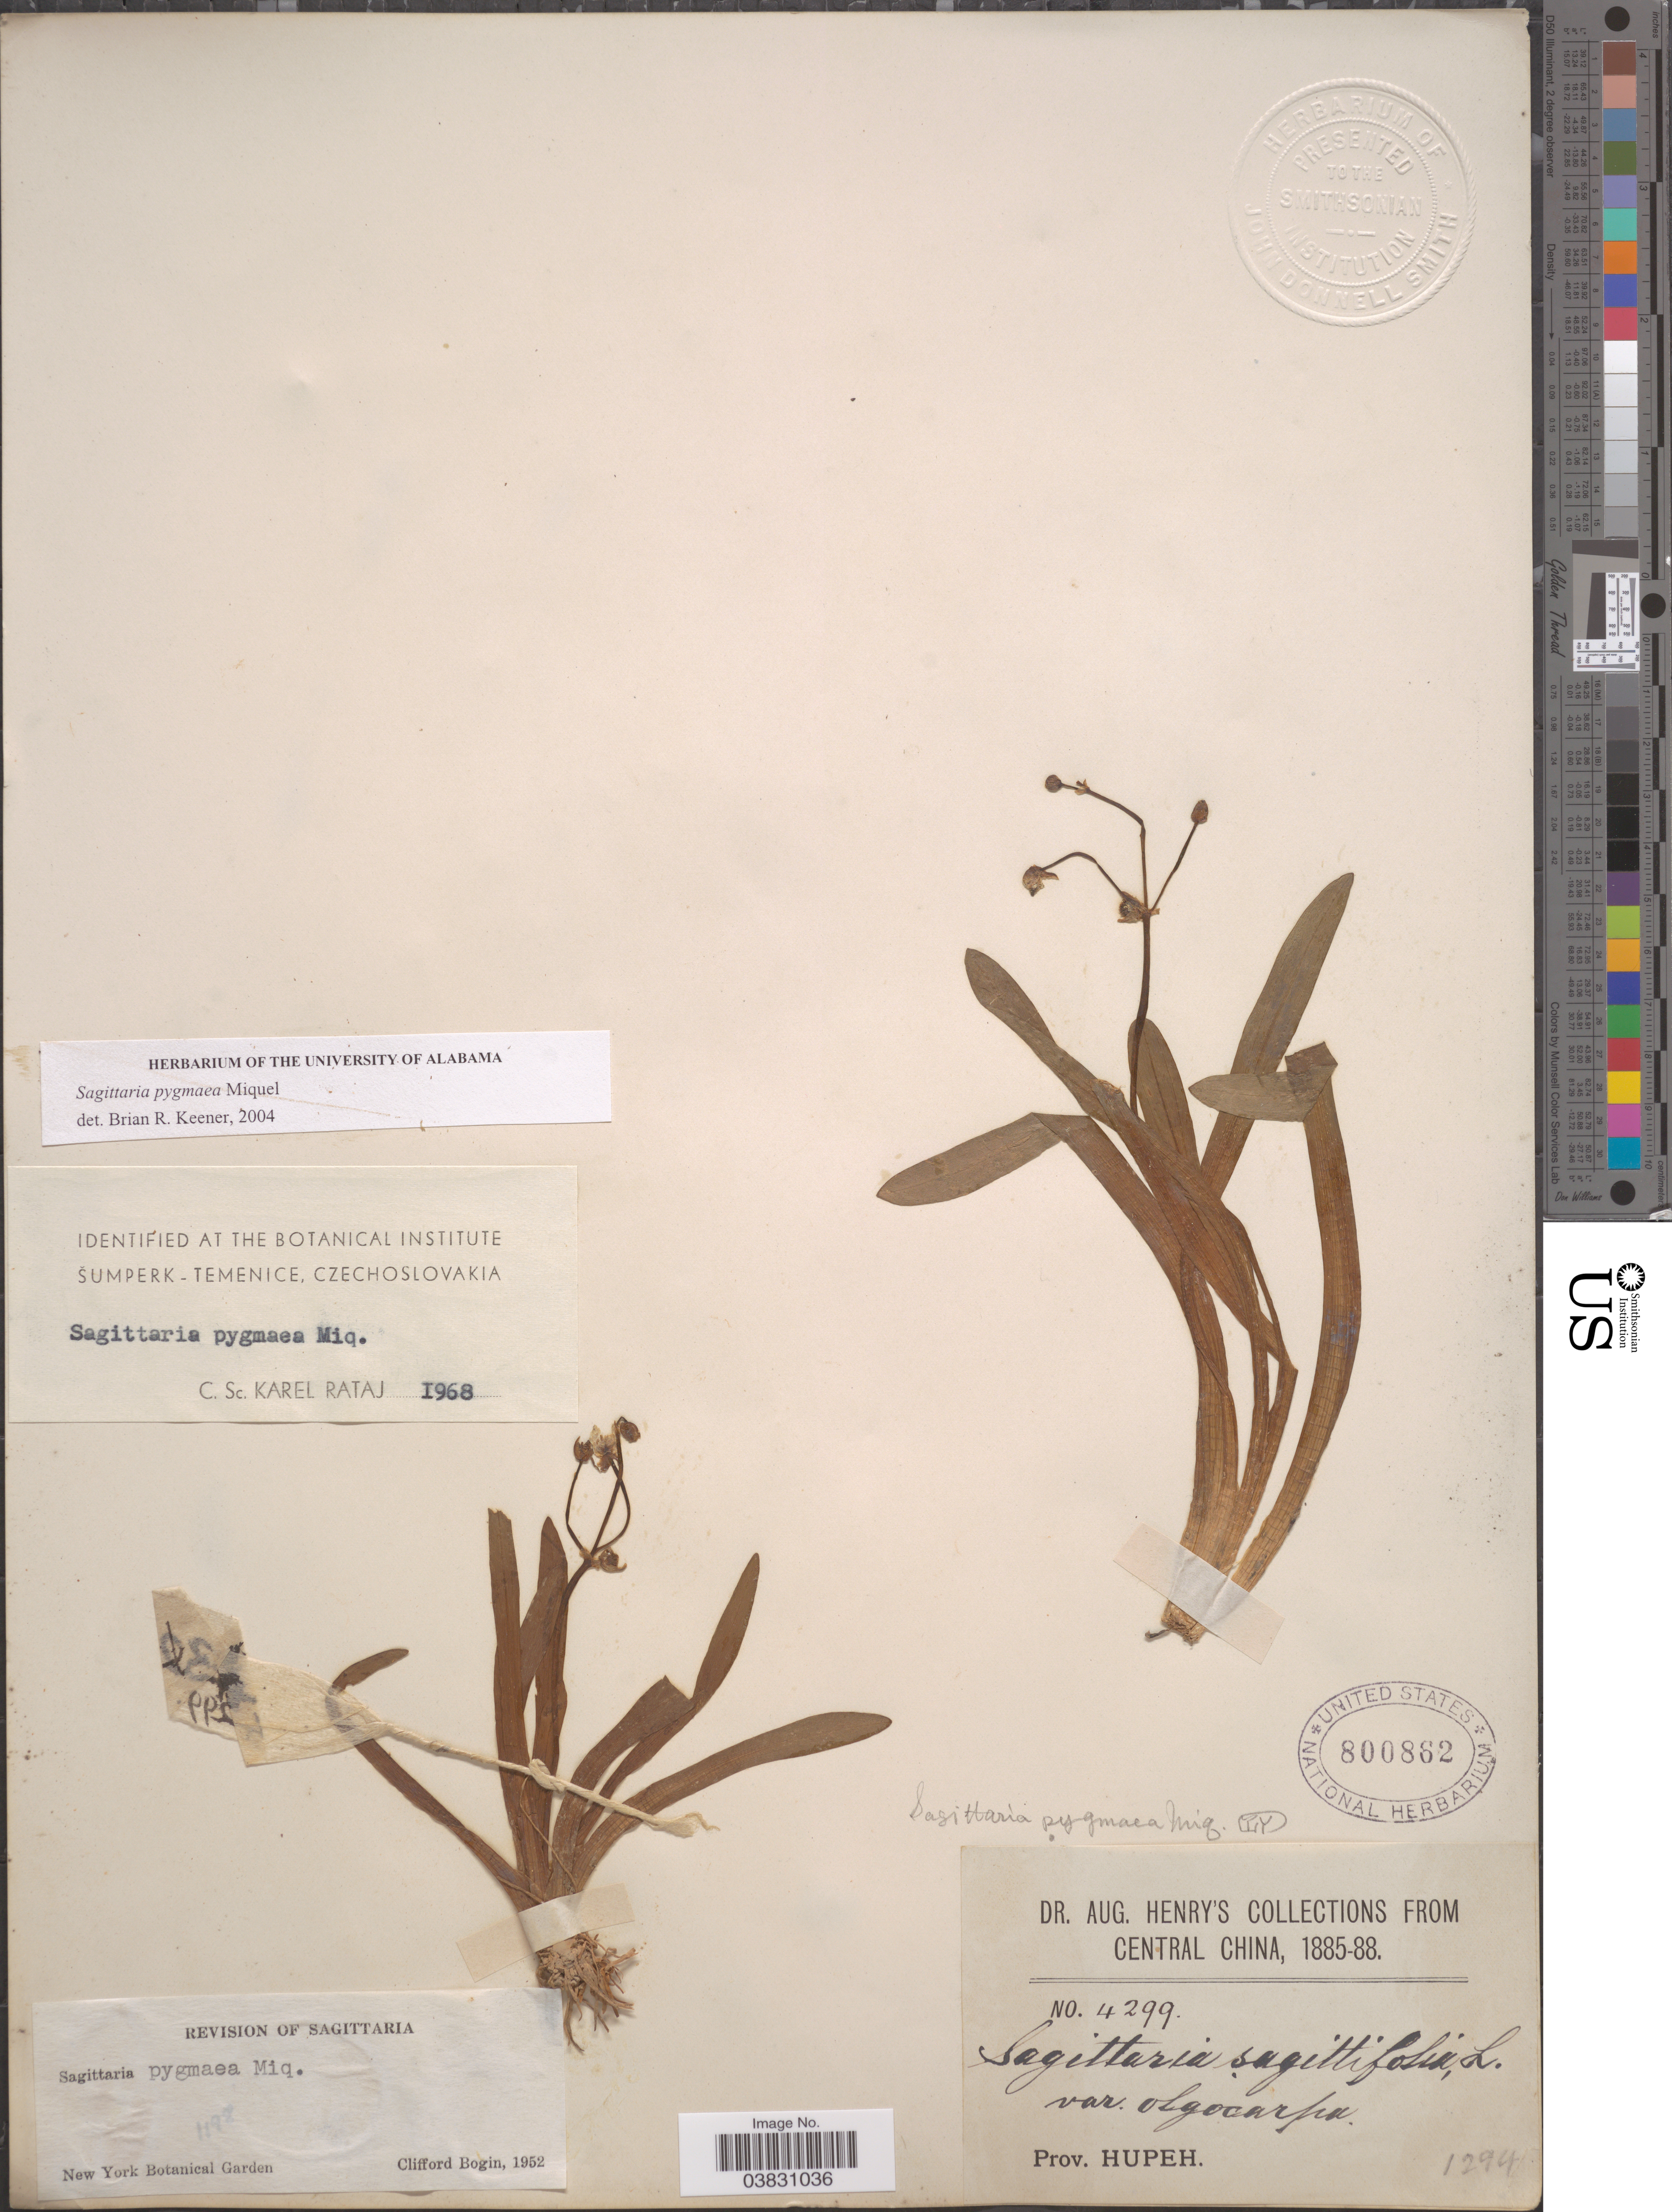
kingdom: Plantae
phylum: Tracheophyta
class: Liliopsida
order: Alismatales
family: Alismataceae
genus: Sagittaria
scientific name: Sagittaria pygmaea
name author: Miq.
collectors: A. Henry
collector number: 4299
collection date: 1885/1888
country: China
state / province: Hubei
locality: Central China. Prov. Hupeh.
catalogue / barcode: US 800862